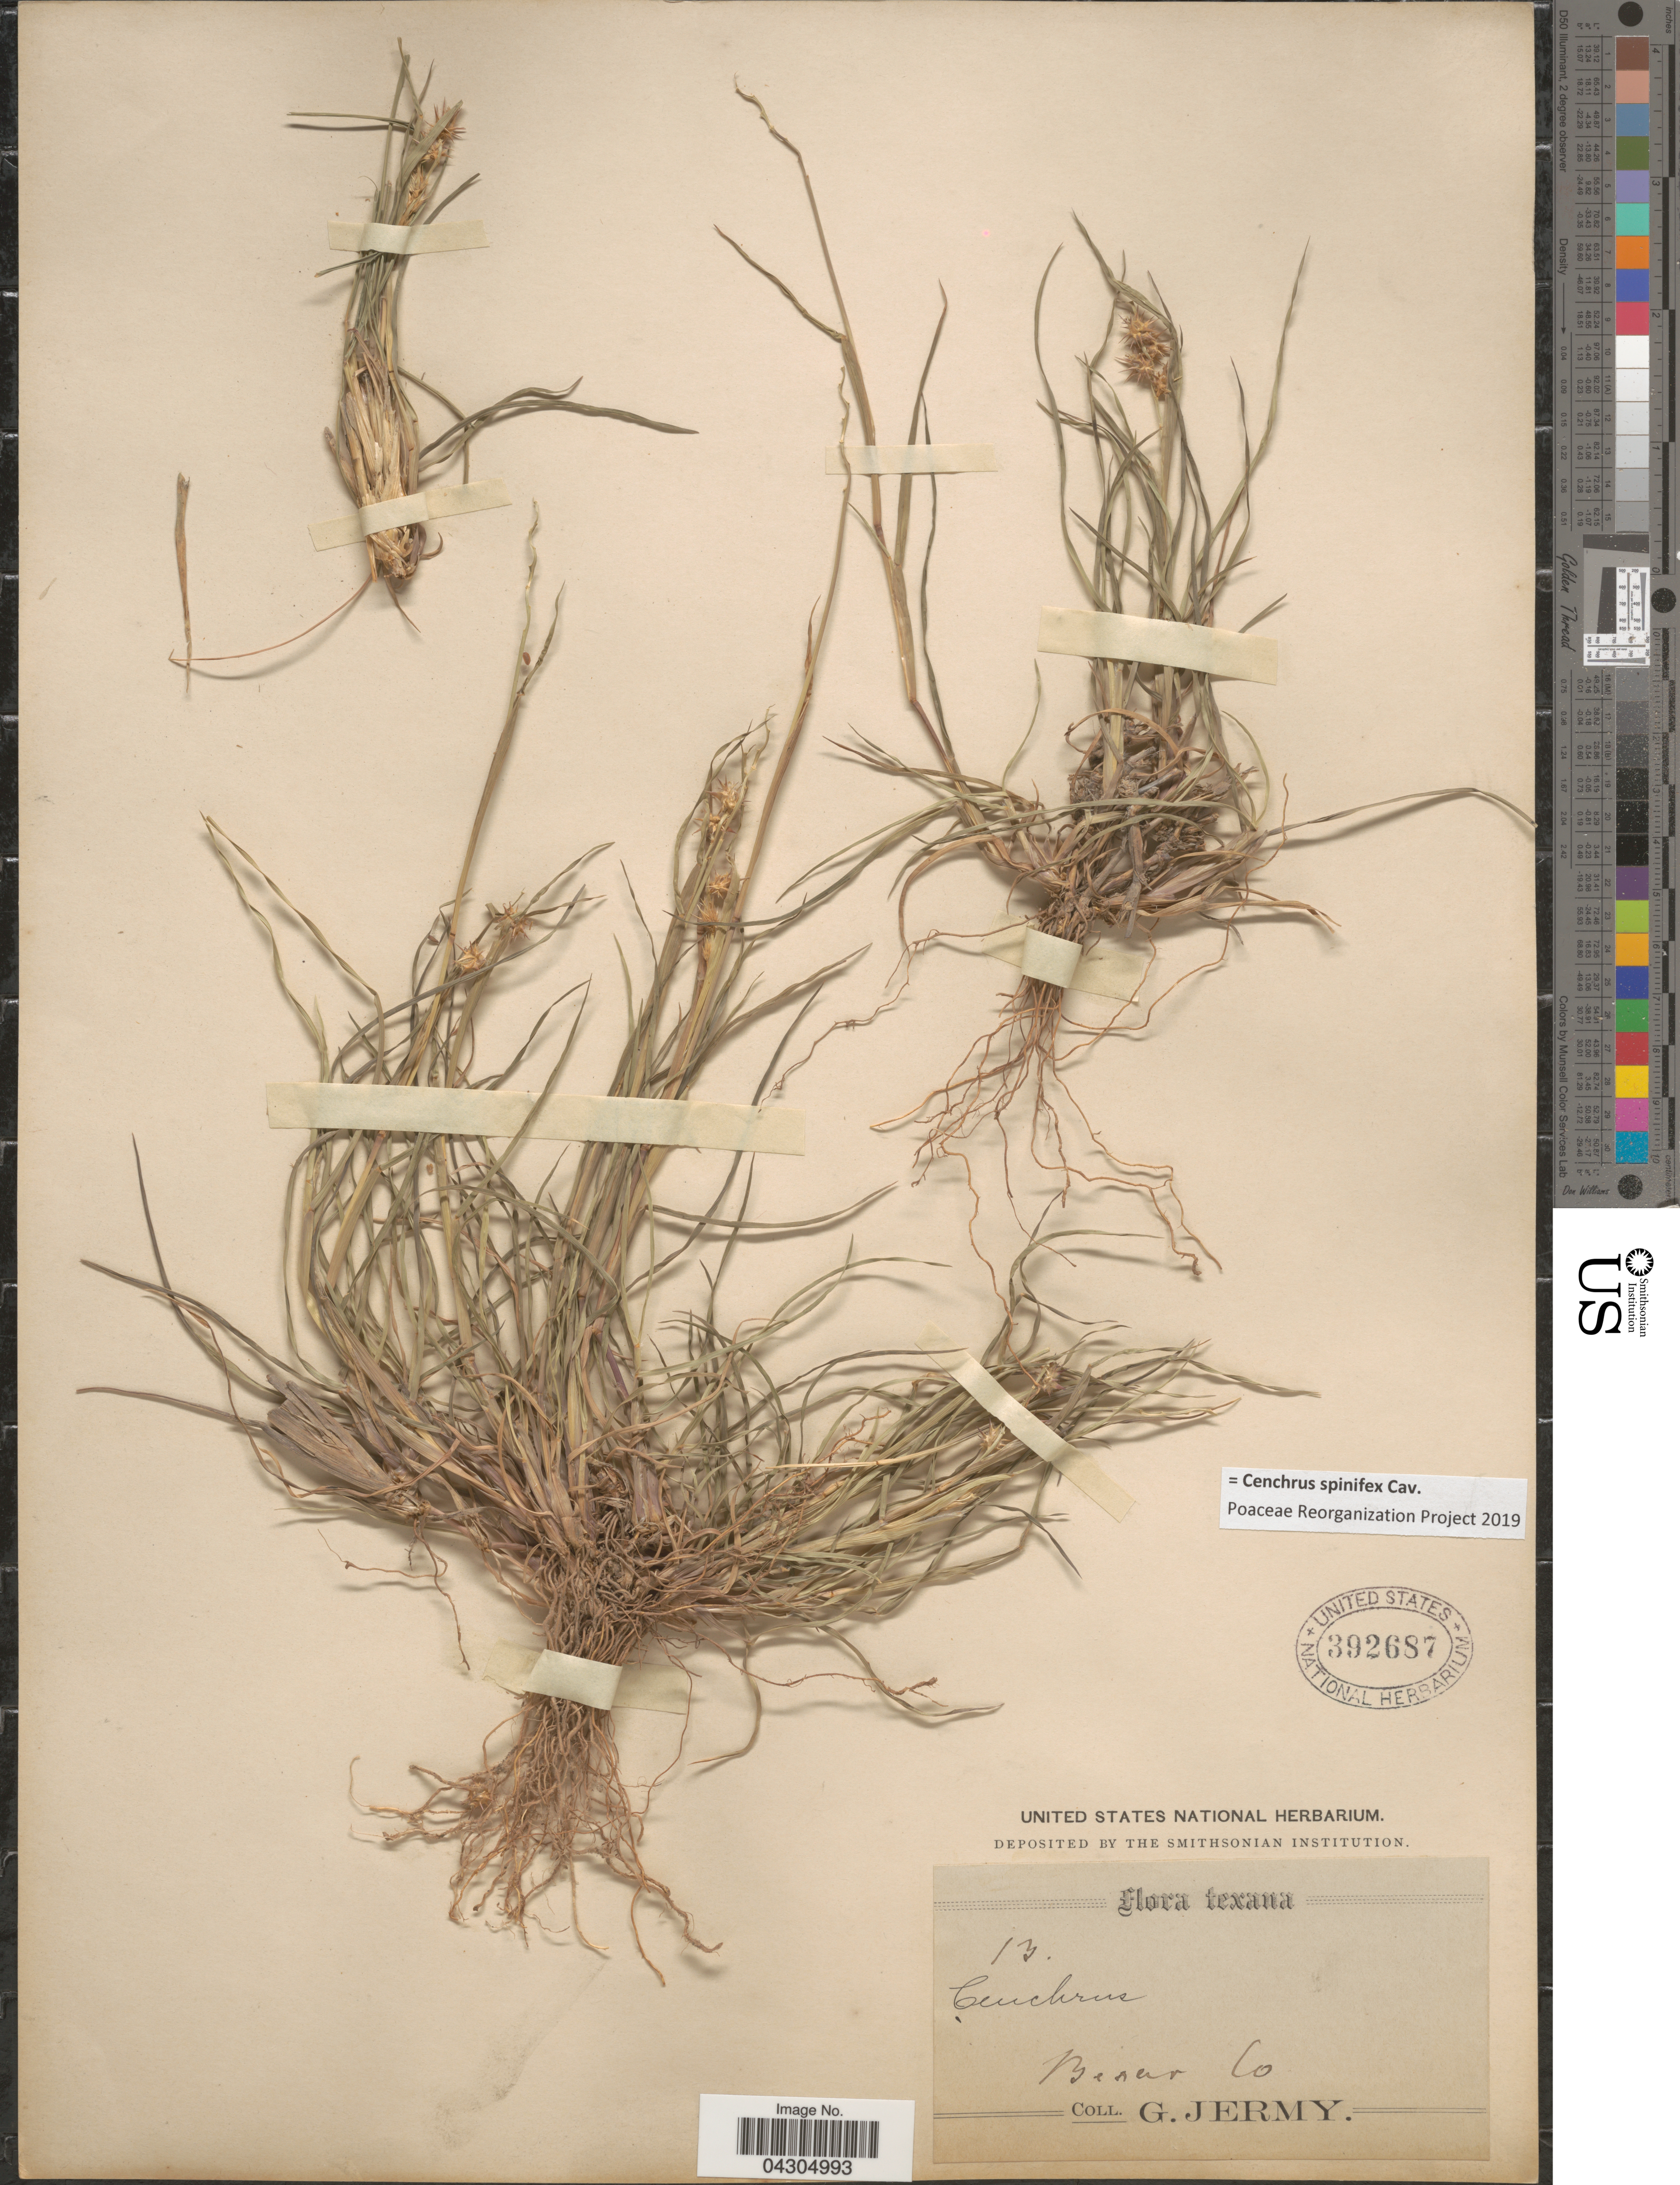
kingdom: Plantae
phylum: Tracheophyta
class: Liliopsida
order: Poales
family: Poaceae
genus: Cenchrus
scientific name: Cenchrus spinifex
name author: Cav.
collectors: G. Jermy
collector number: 13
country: United States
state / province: Texas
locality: Bexar Co.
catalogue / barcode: US 392687